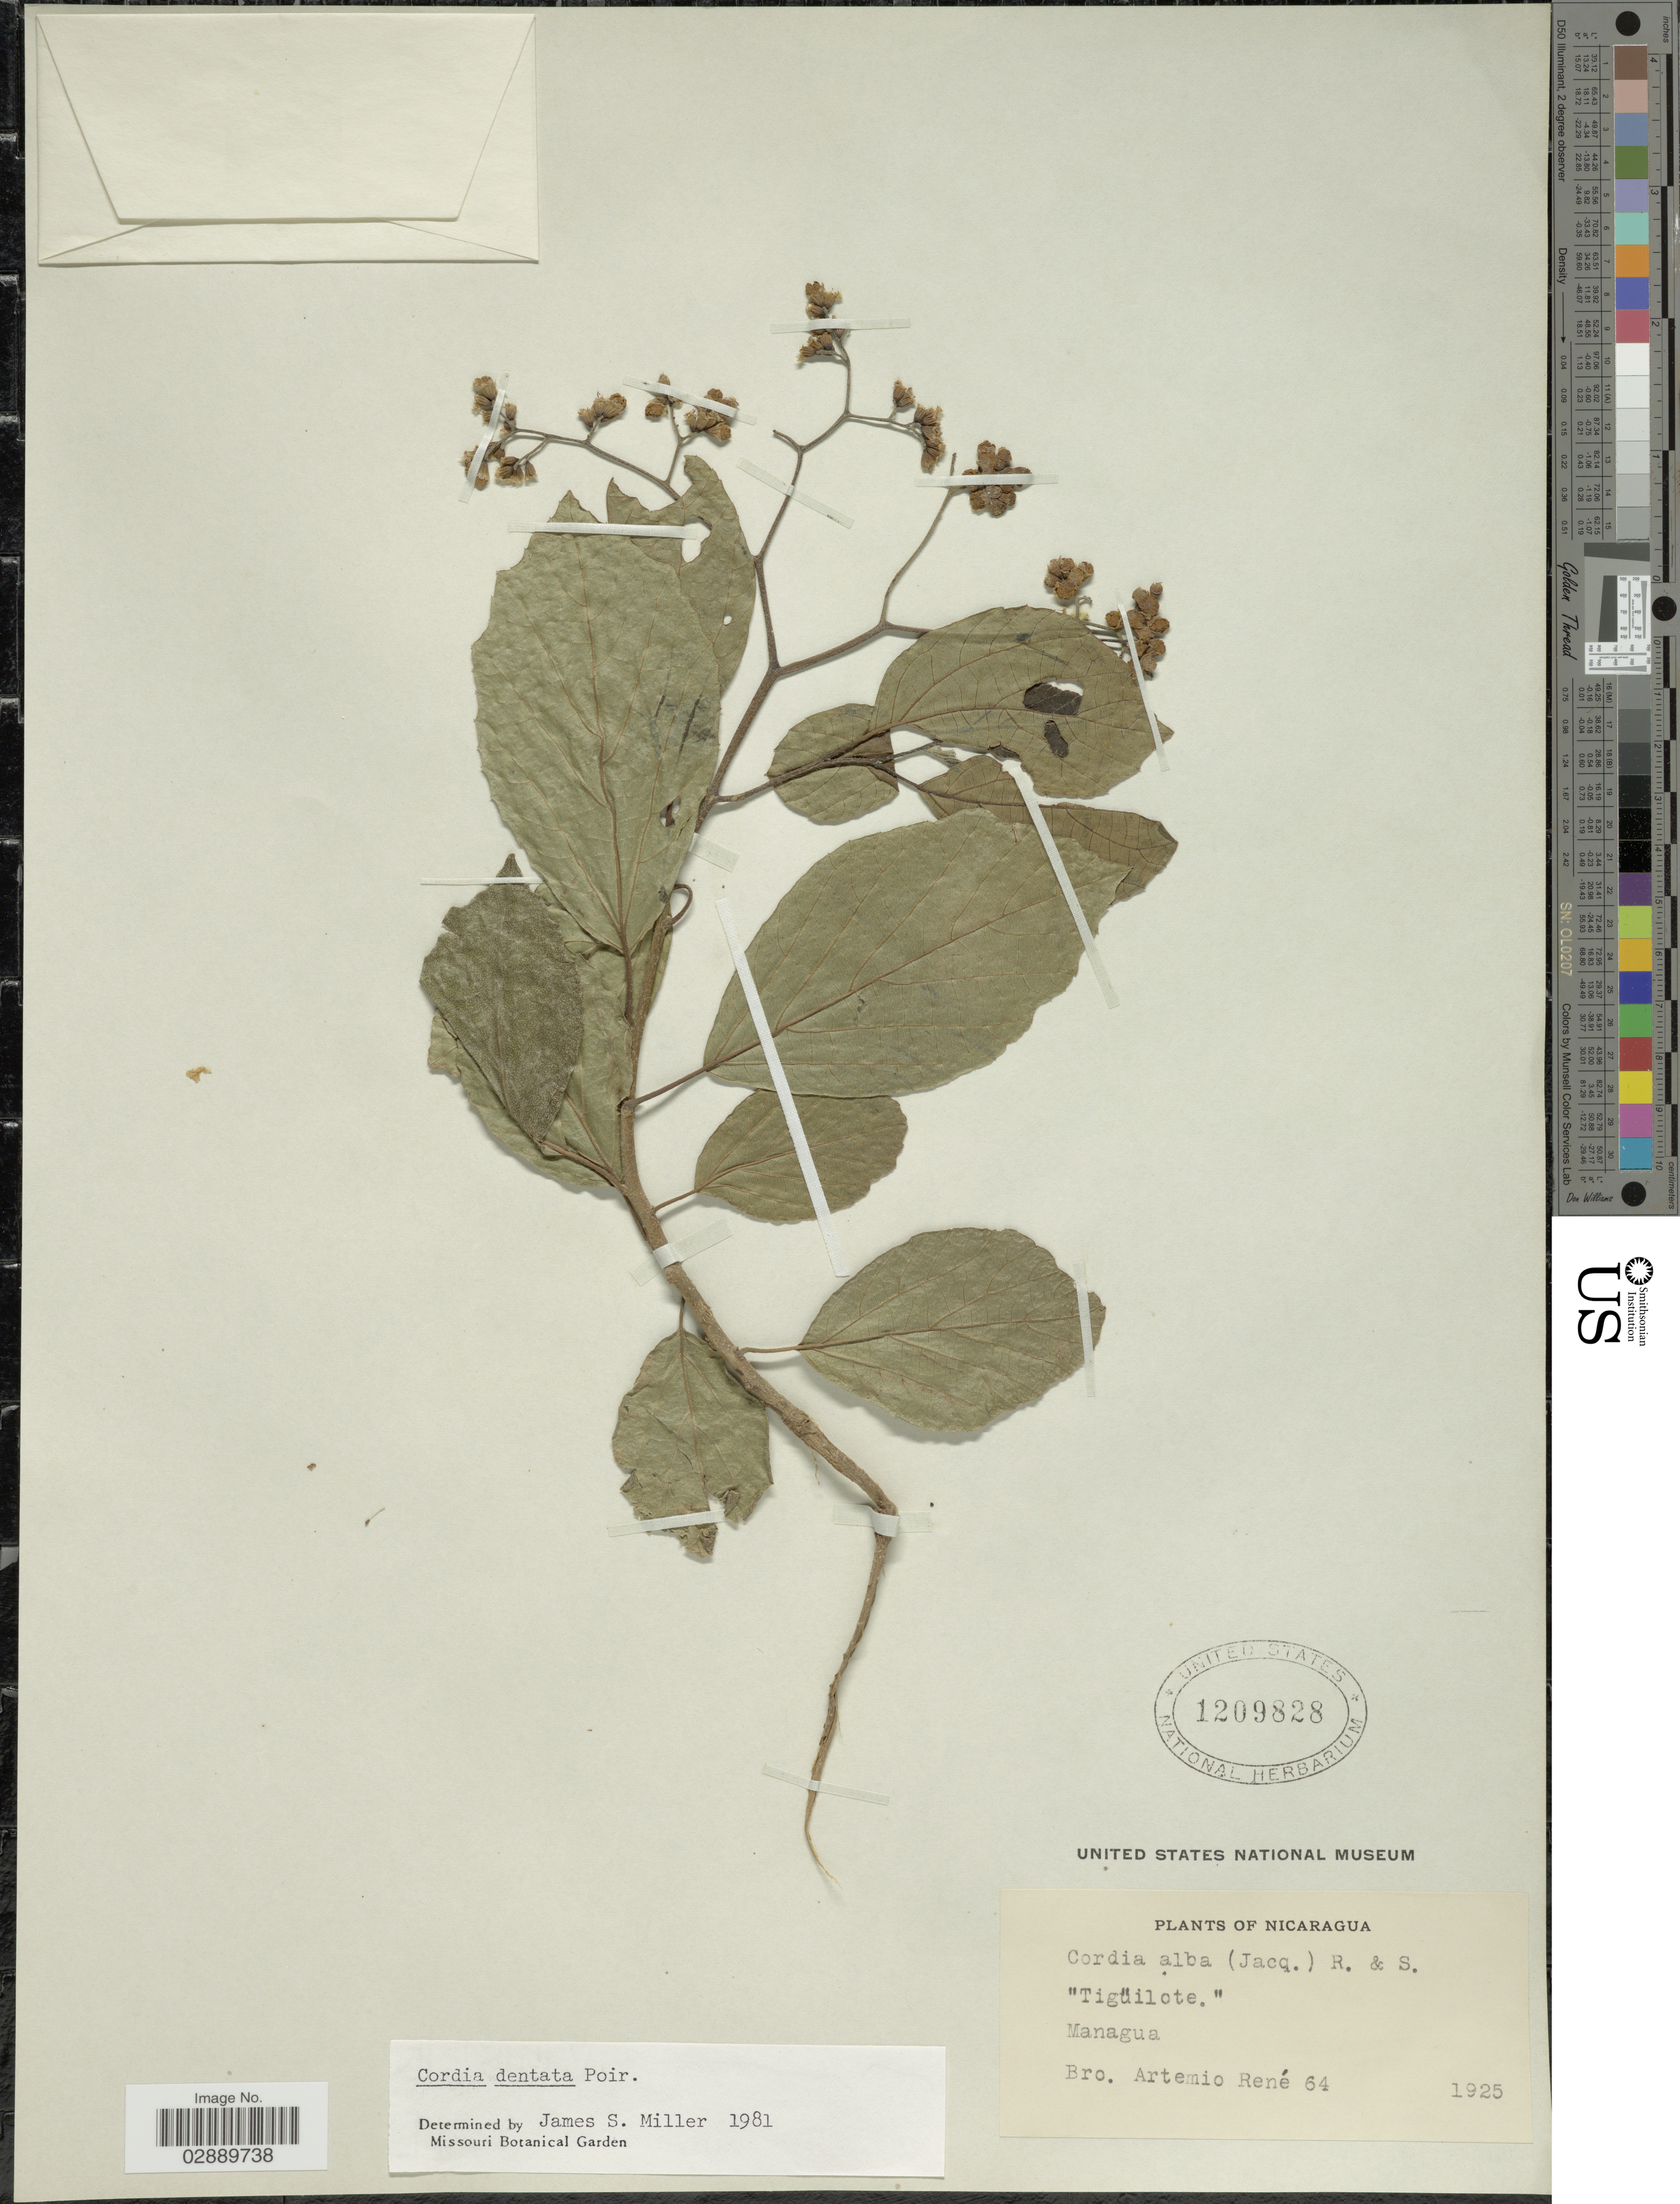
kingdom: Plantae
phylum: Tracheophyta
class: Magnoliopsida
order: Boraginales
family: Cordiaceae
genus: Cordia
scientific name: Cordia dentata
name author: Poir.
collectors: B. Rene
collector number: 64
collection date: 1925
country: Nicaragua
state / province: Managua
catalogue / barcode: US 1209828